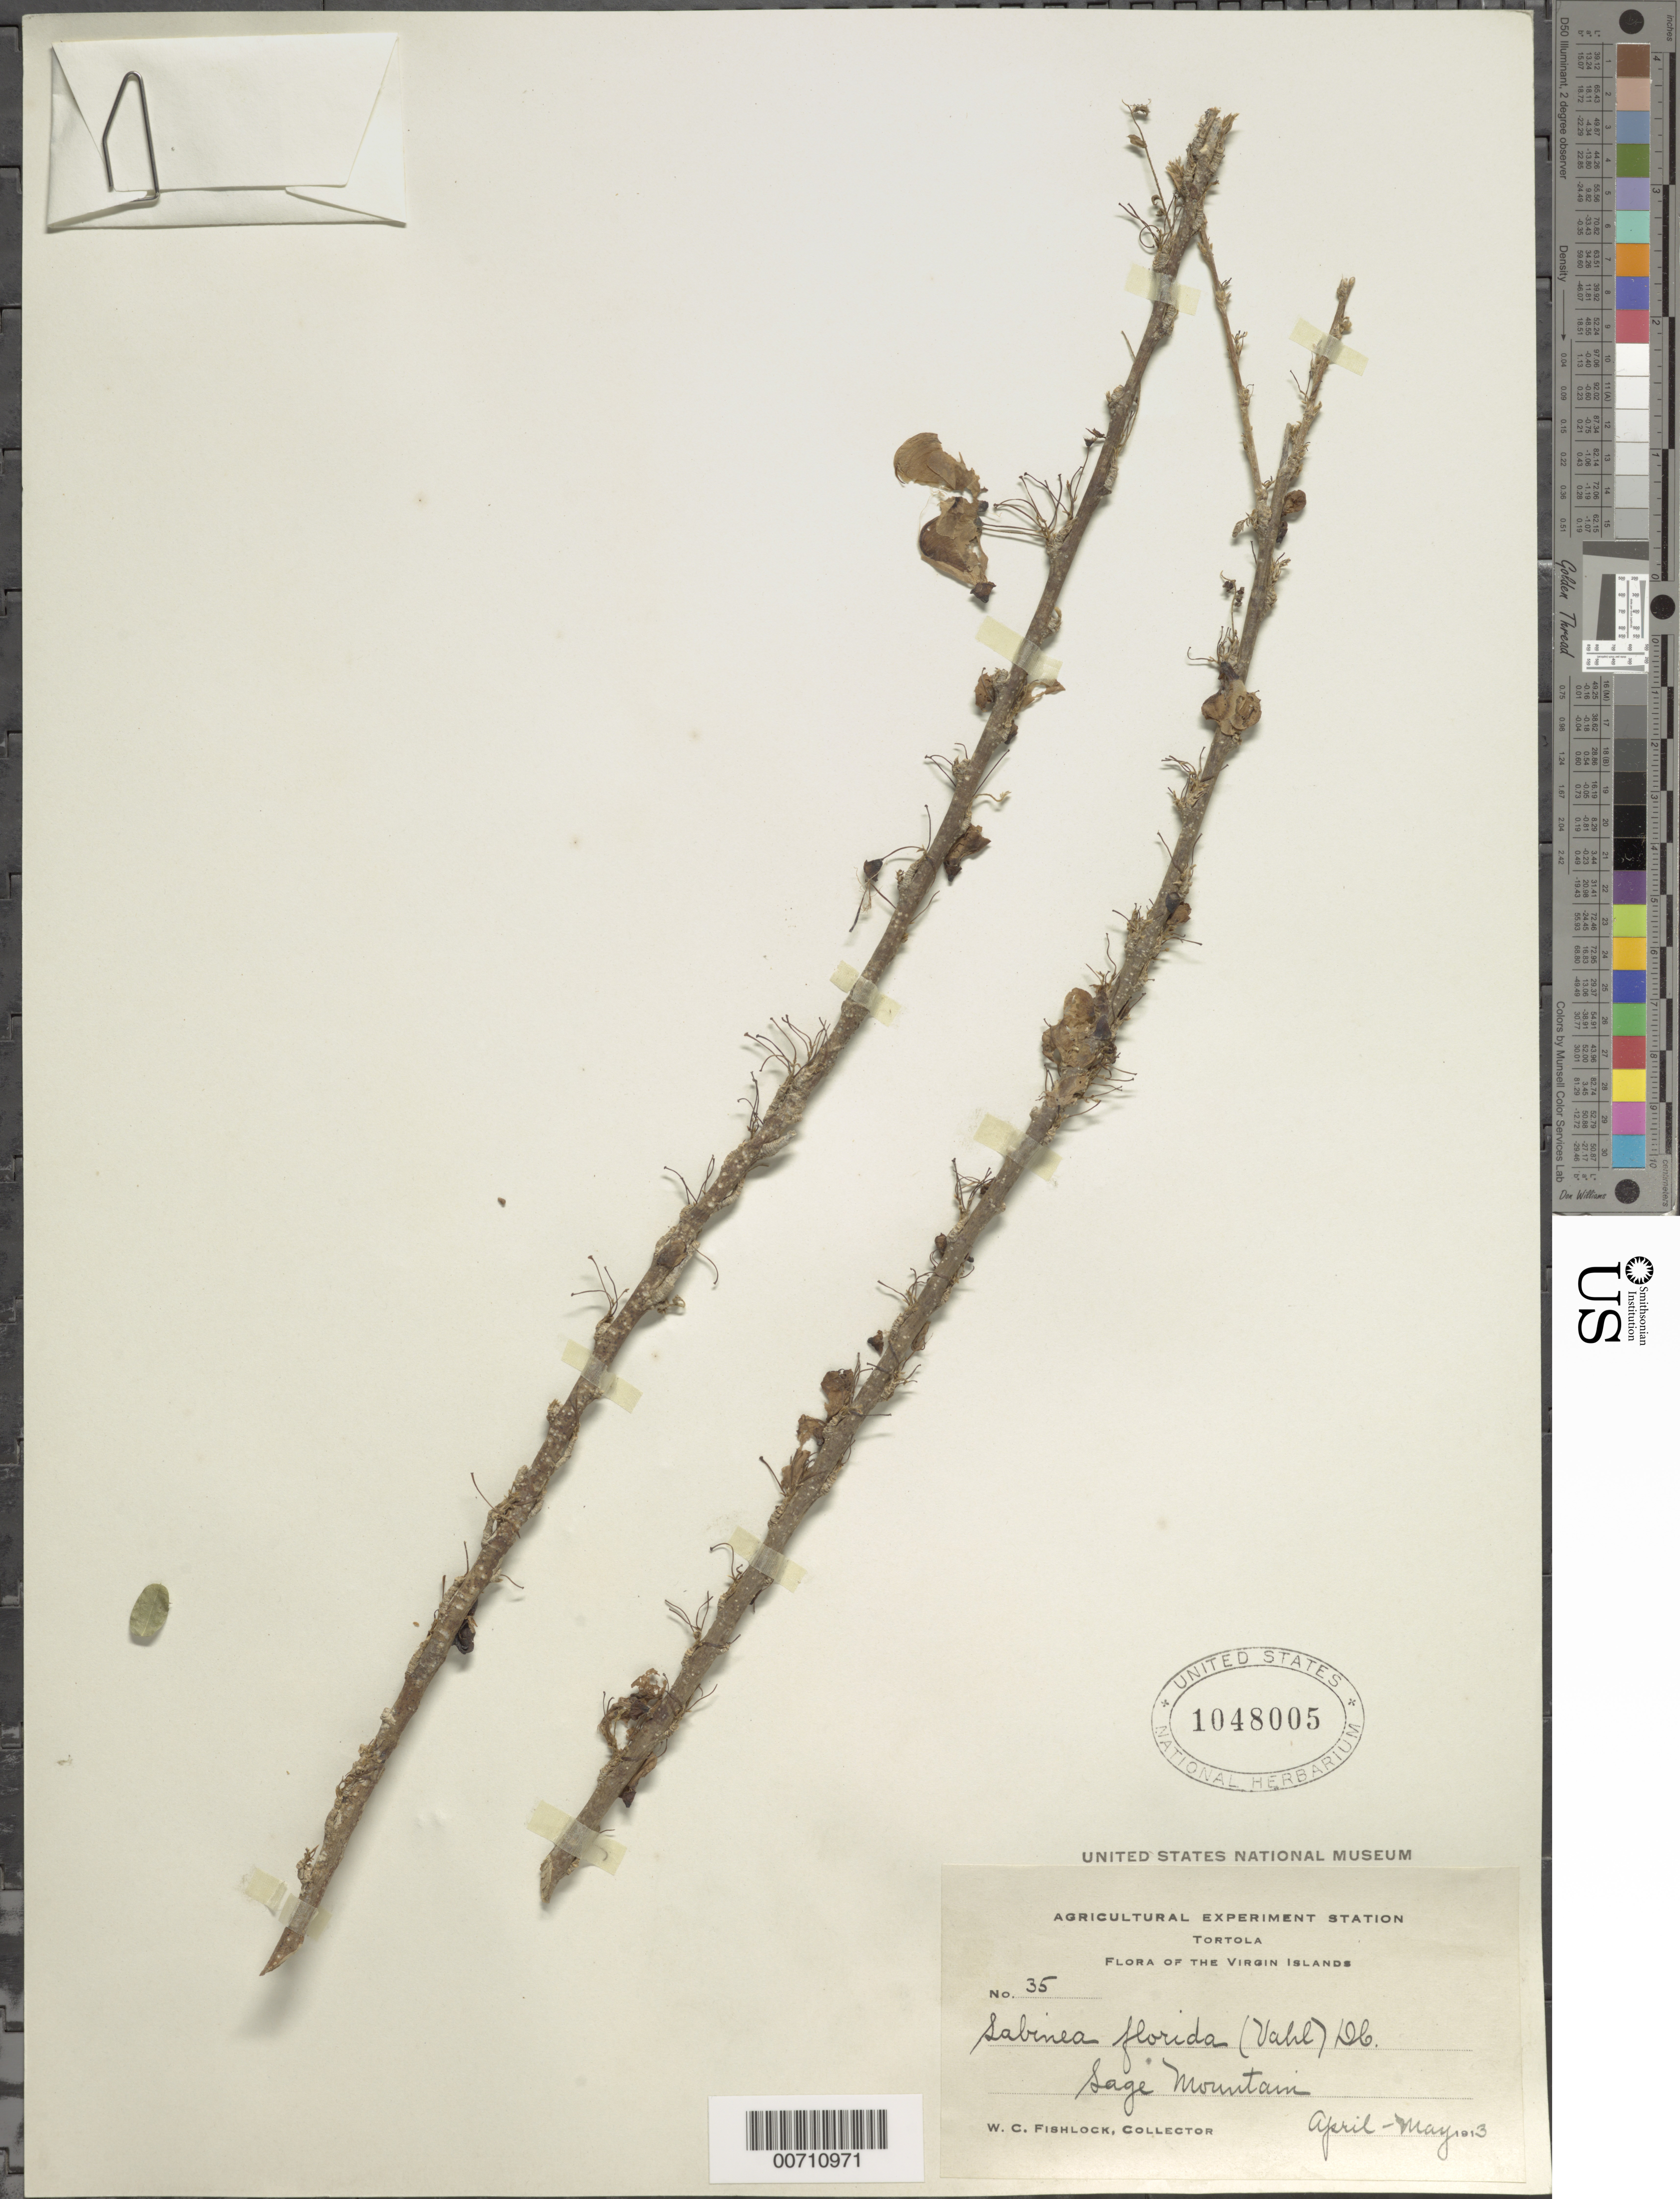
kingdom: Plantae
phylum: Tracheophyta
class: Magnoliopsida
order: Fabales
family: Fabaceae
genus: Poitea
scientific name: Poitea florida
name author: (Vahl) Lavin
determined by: Strong, Mark T., (BOT), Smithsonian Institution - National Museum of Natural History (UNITED STATES)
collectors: W. Fishlock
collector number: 35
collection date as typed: Apr 1913 to -- May 1913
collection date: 1913-04/1913-05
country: British Virgin Islands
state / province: Tortola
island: Tortola Island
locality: Sage Mt.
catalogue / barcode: US 1048005